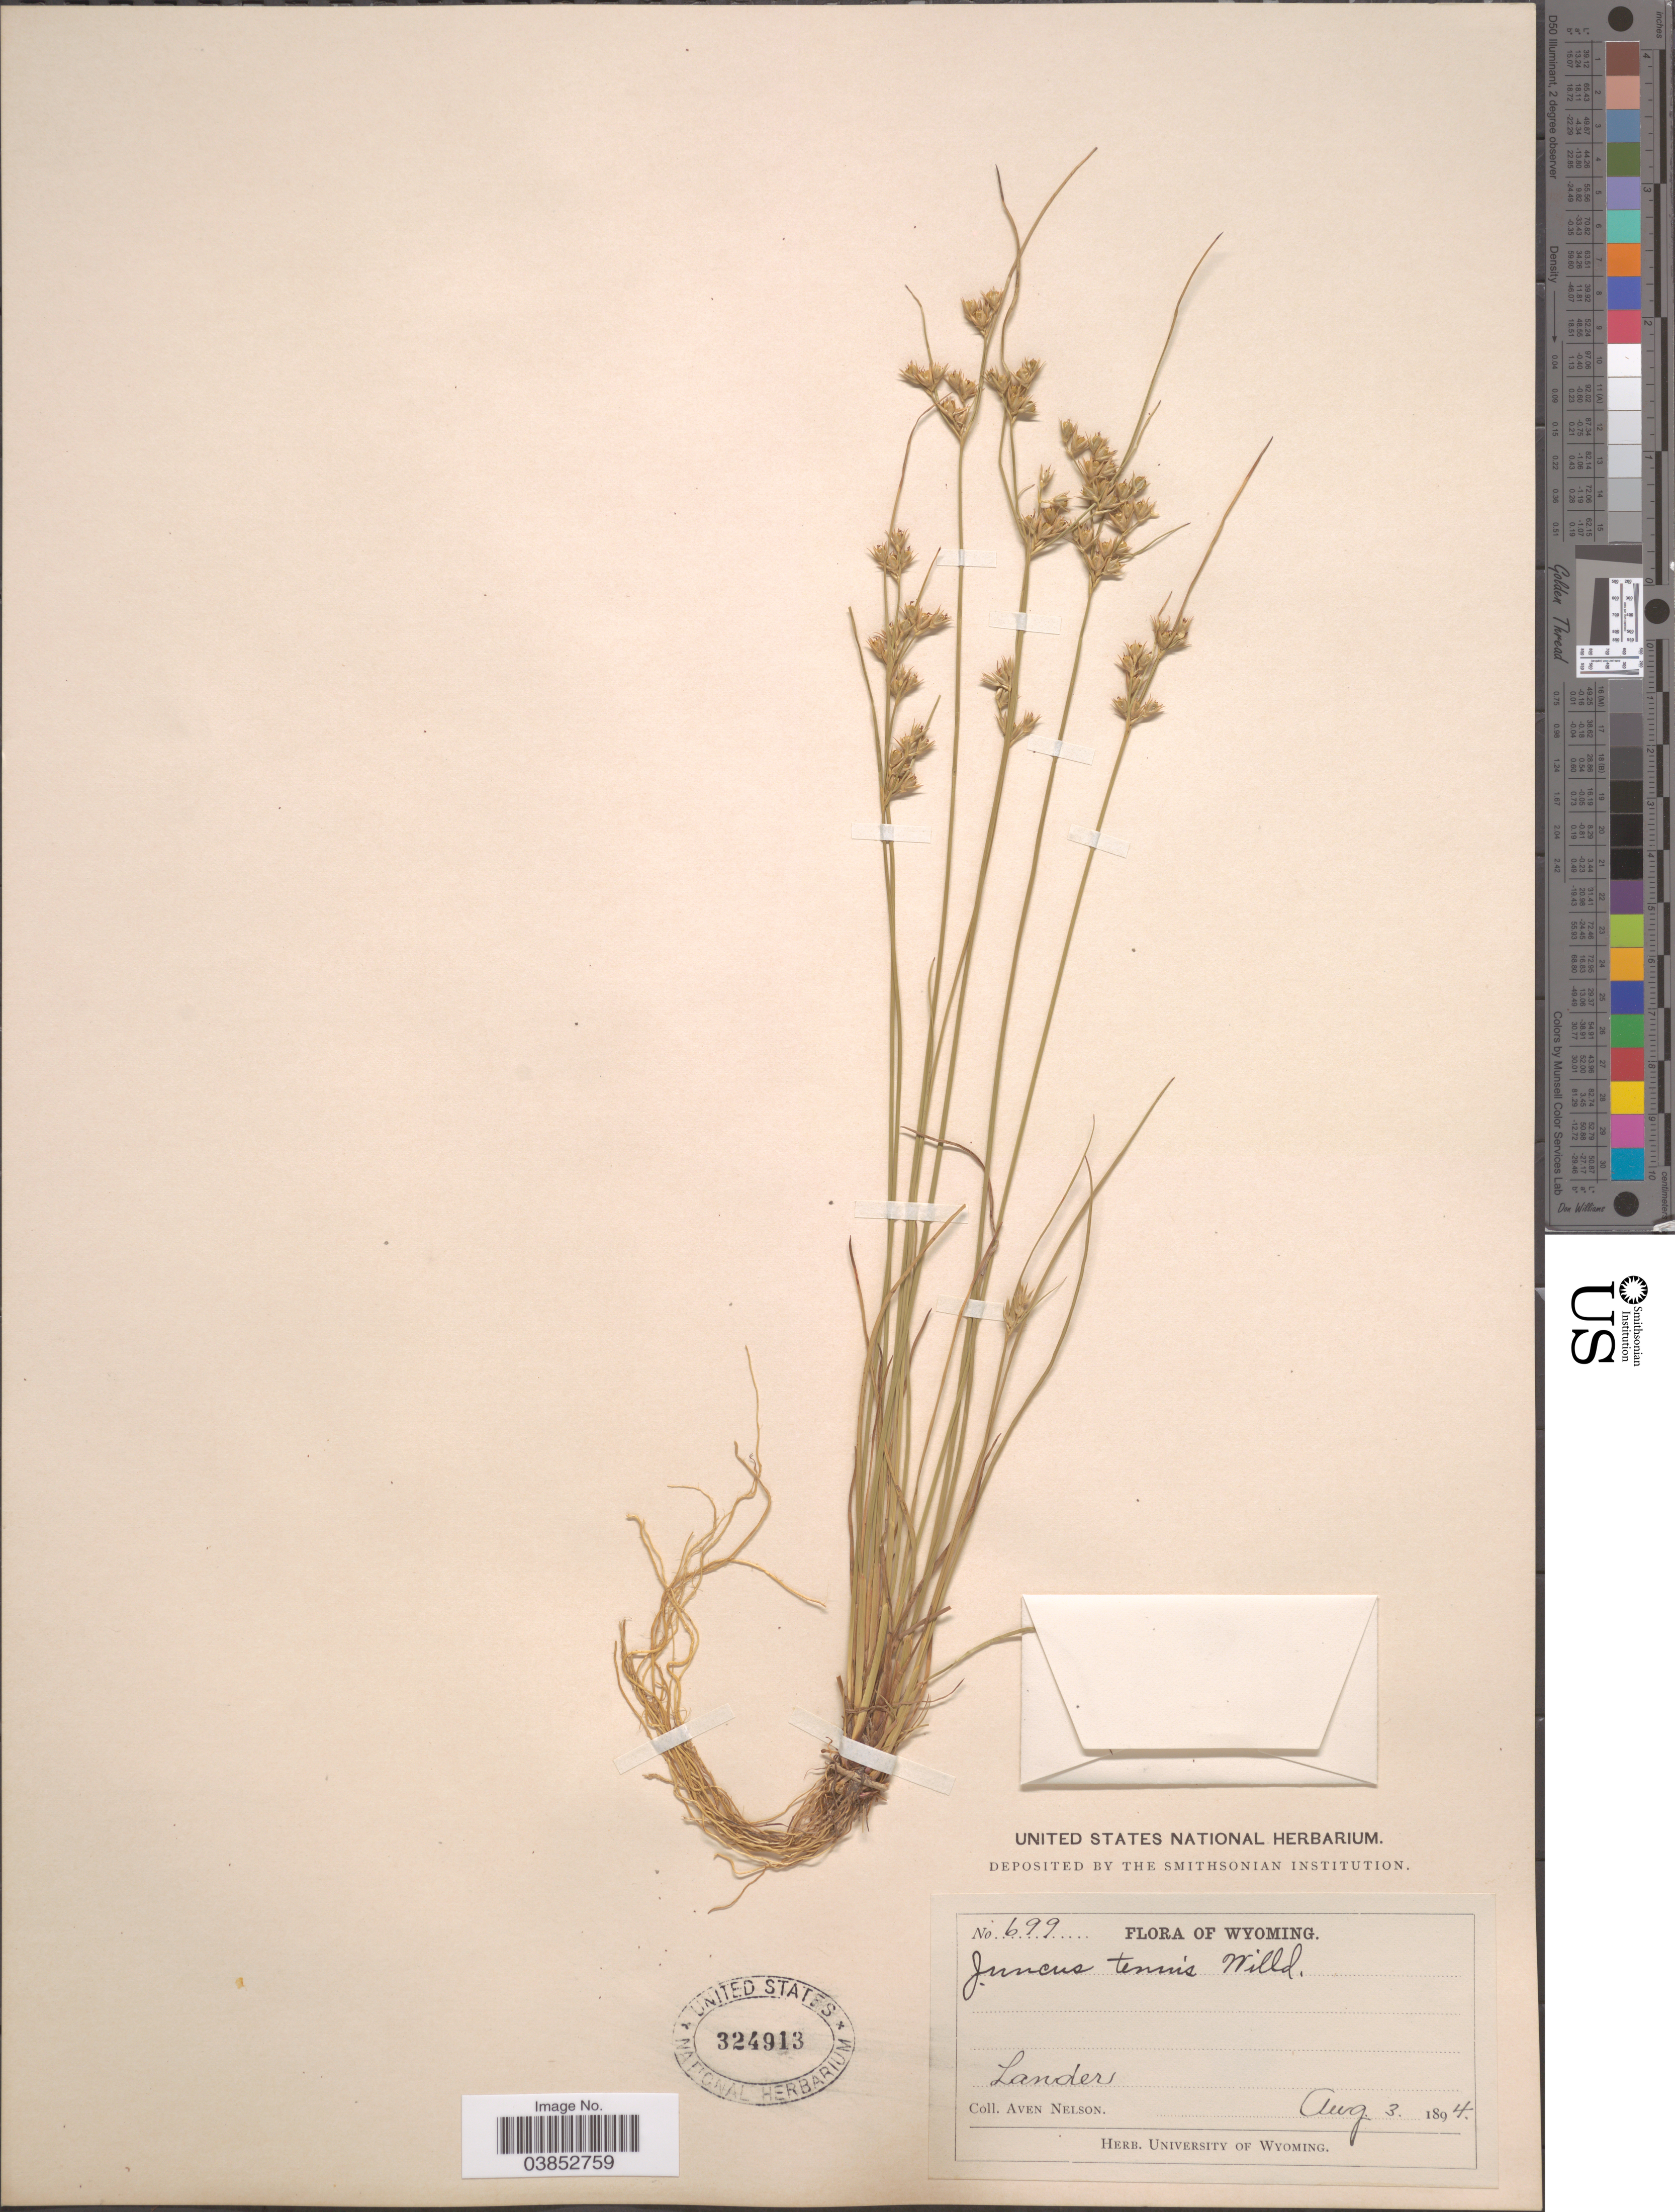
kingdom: Plantae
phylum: Tracheophyta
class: Liliopsida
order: Poales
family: Juncaceae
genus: Juncus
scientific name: Juncus dudleyi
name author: Wiegand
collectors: A. Nelson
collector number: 699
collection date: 1894-08-03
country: United States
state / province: Wyoming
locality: Lander.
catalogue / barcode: US 324913